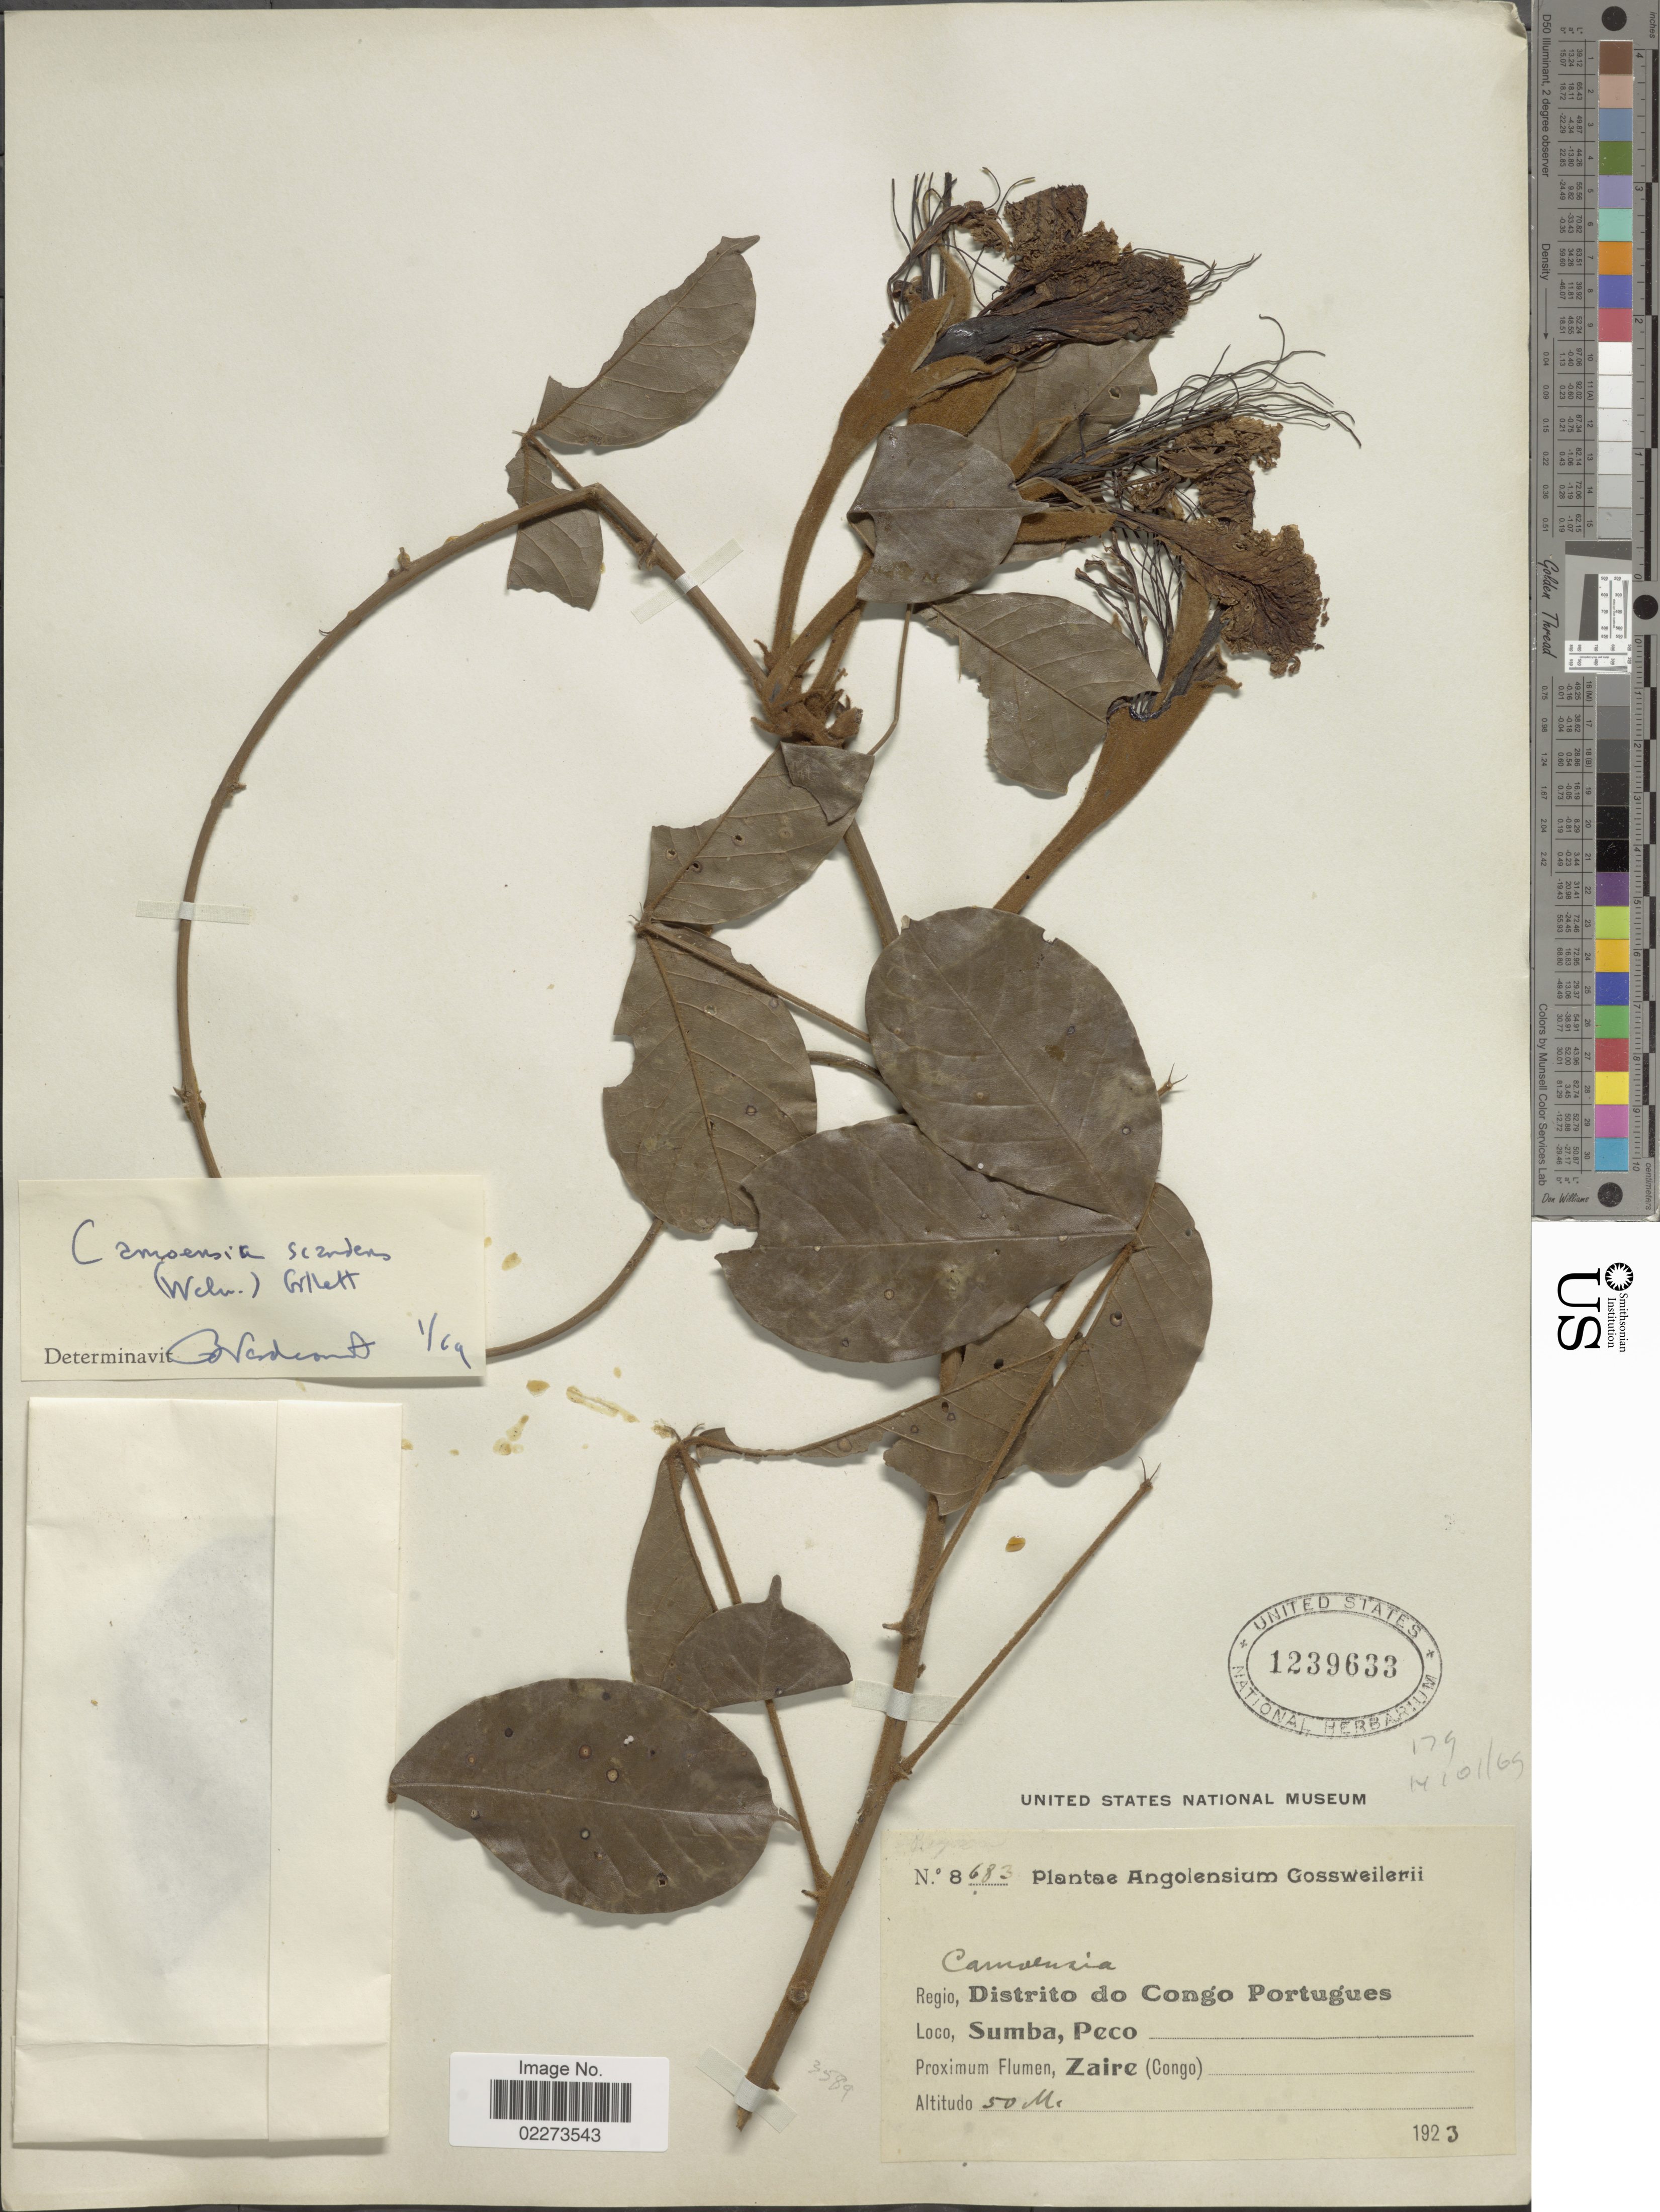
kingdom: Plantae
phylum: Tracheophyta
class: Magnoliopsida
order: Fabales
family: Fabaceae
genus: Camoensia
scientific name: Camoensia scandens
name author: (Welw.) J.B. Gillett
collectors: -. Gossweiler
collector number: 8683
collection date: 1923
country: Angola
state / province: Zaire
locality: Distrito do Congo Portugues, Sumba, Peco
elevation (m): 50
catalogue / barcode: US 1239633